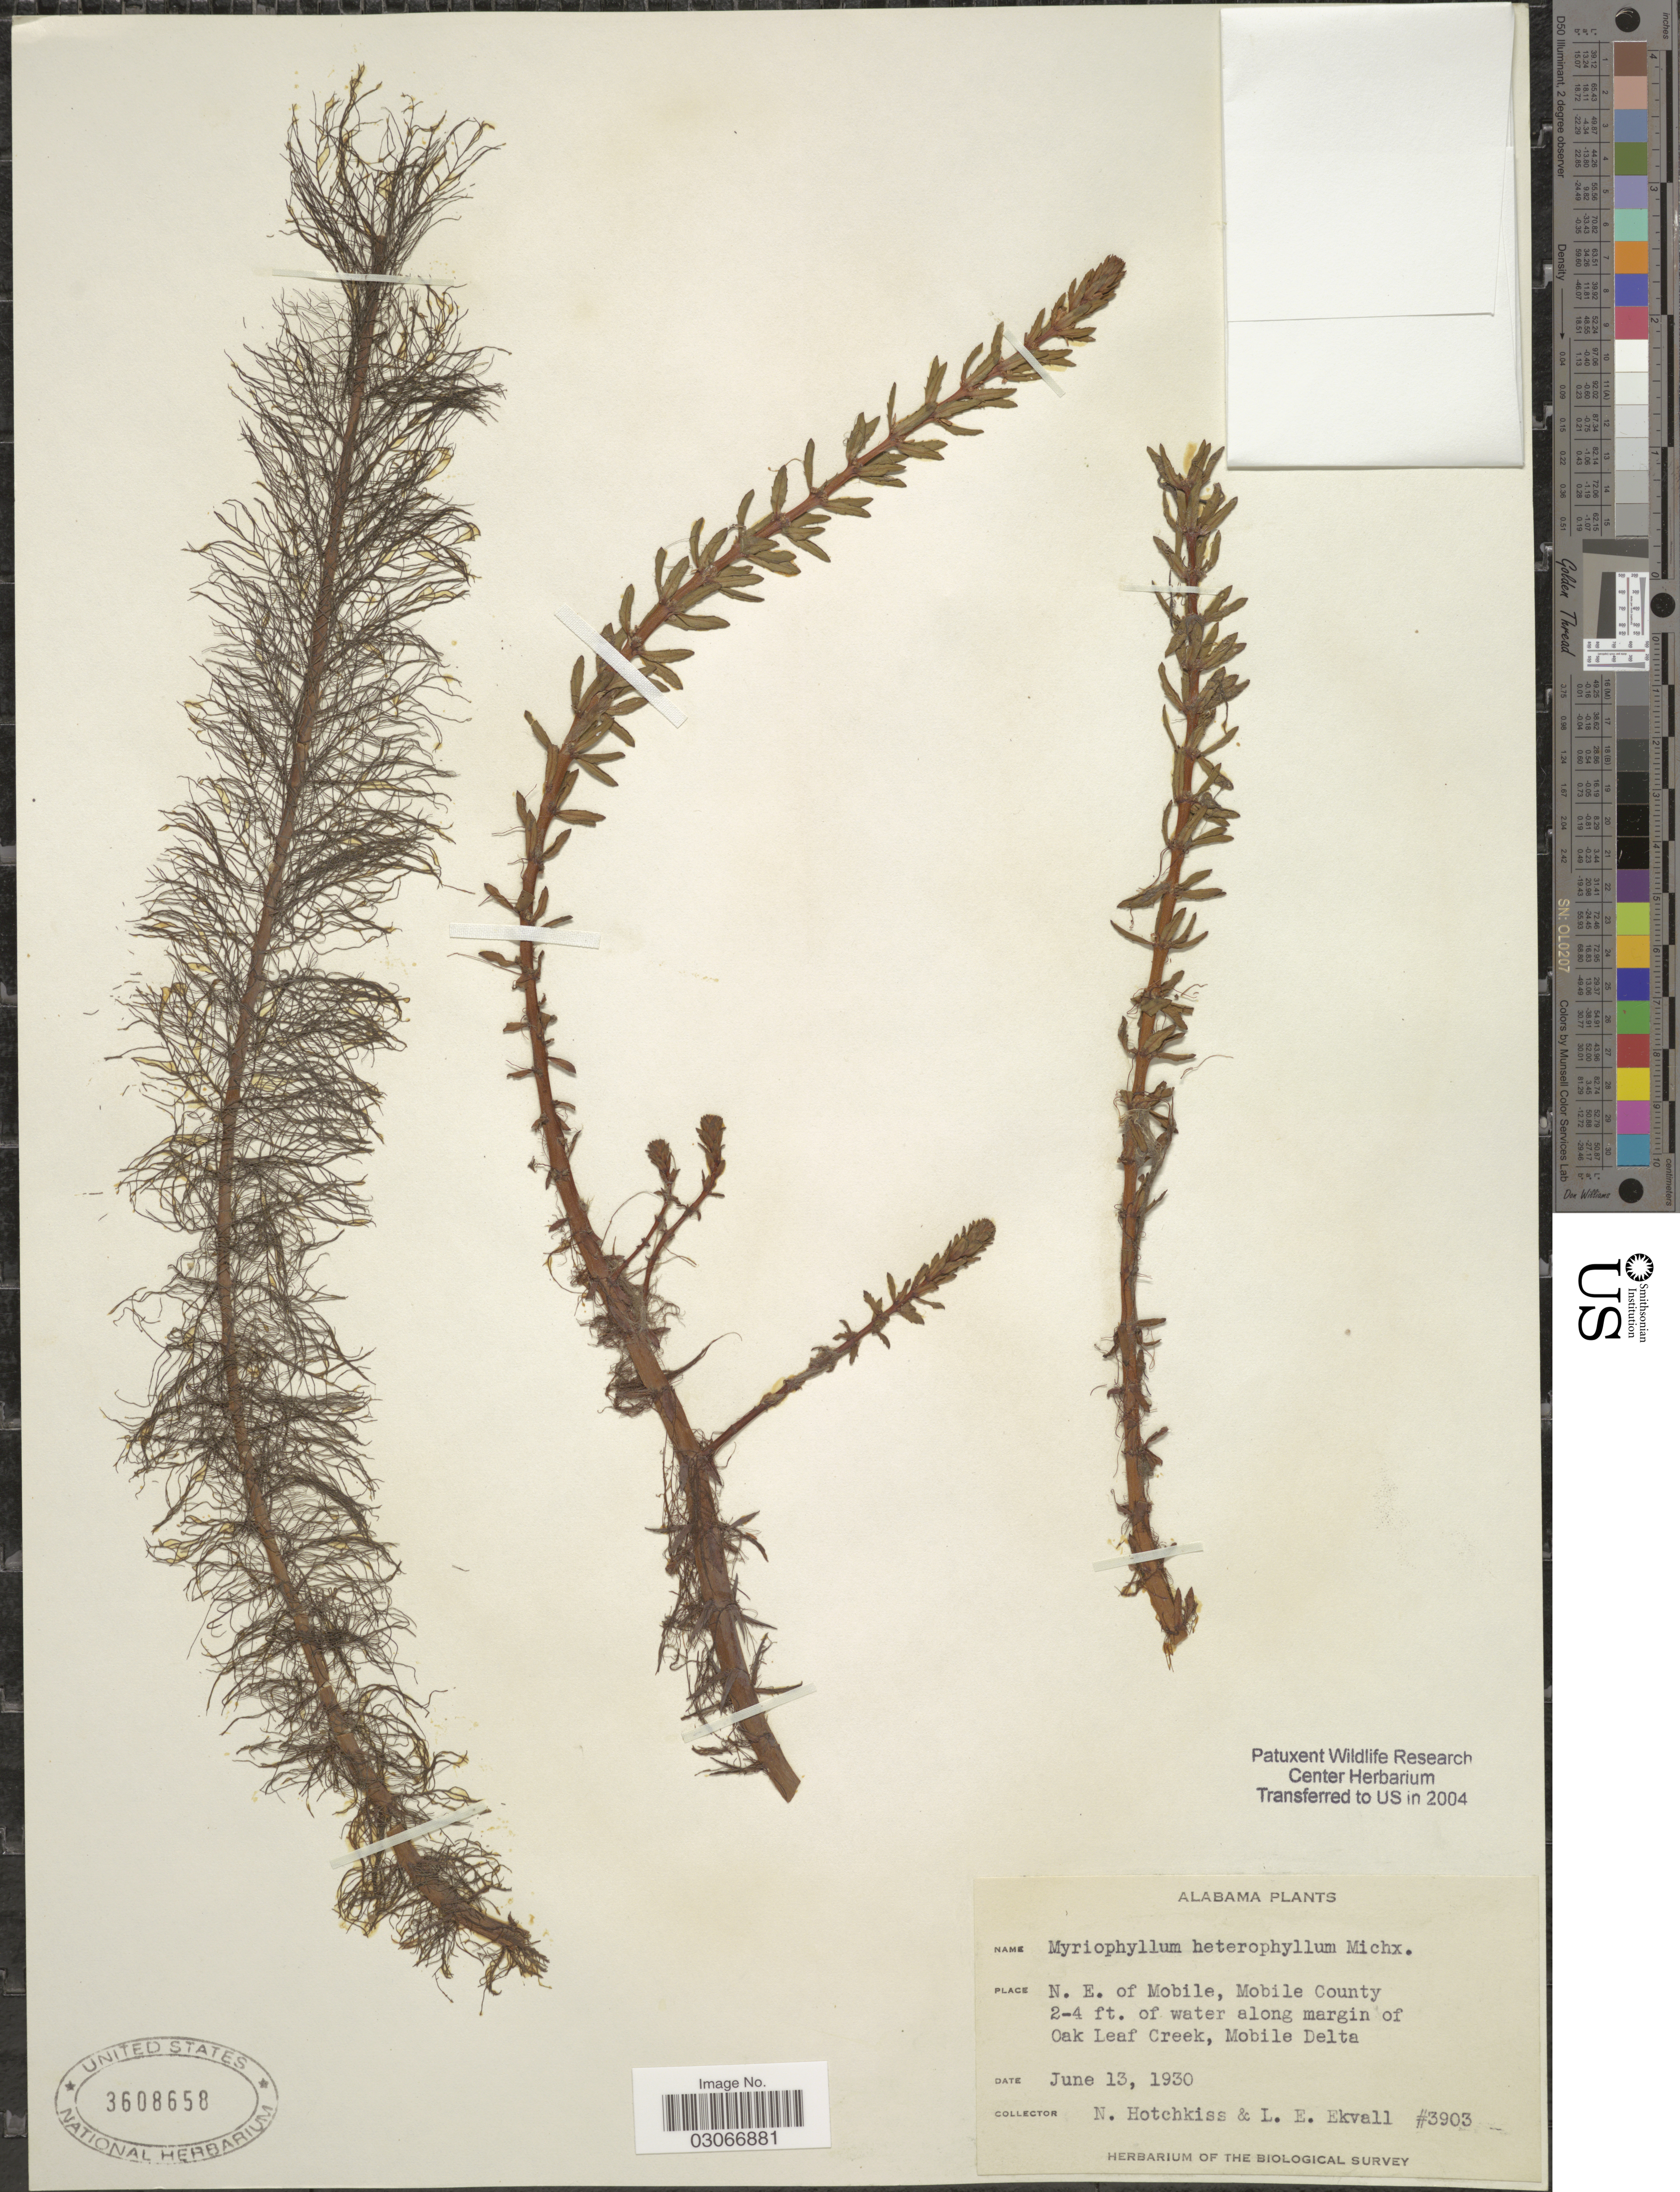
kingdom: Plantae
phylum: Tracheophyta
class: Magnoliopsida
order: Saxifragales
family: Haloragaceae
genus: Myriophyllum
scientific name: Myriophyllum heterophyllum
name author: Michx.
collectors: N. Hotchkiss & L. Ekvall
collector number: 3903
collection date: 1930-06-13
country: United States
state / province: Alabama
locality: N.E. of Mobile, Mobile County 2-4 ft. of water along margin of Oak Leaf Creek, Mobile Delta.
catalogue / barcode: US 3608658